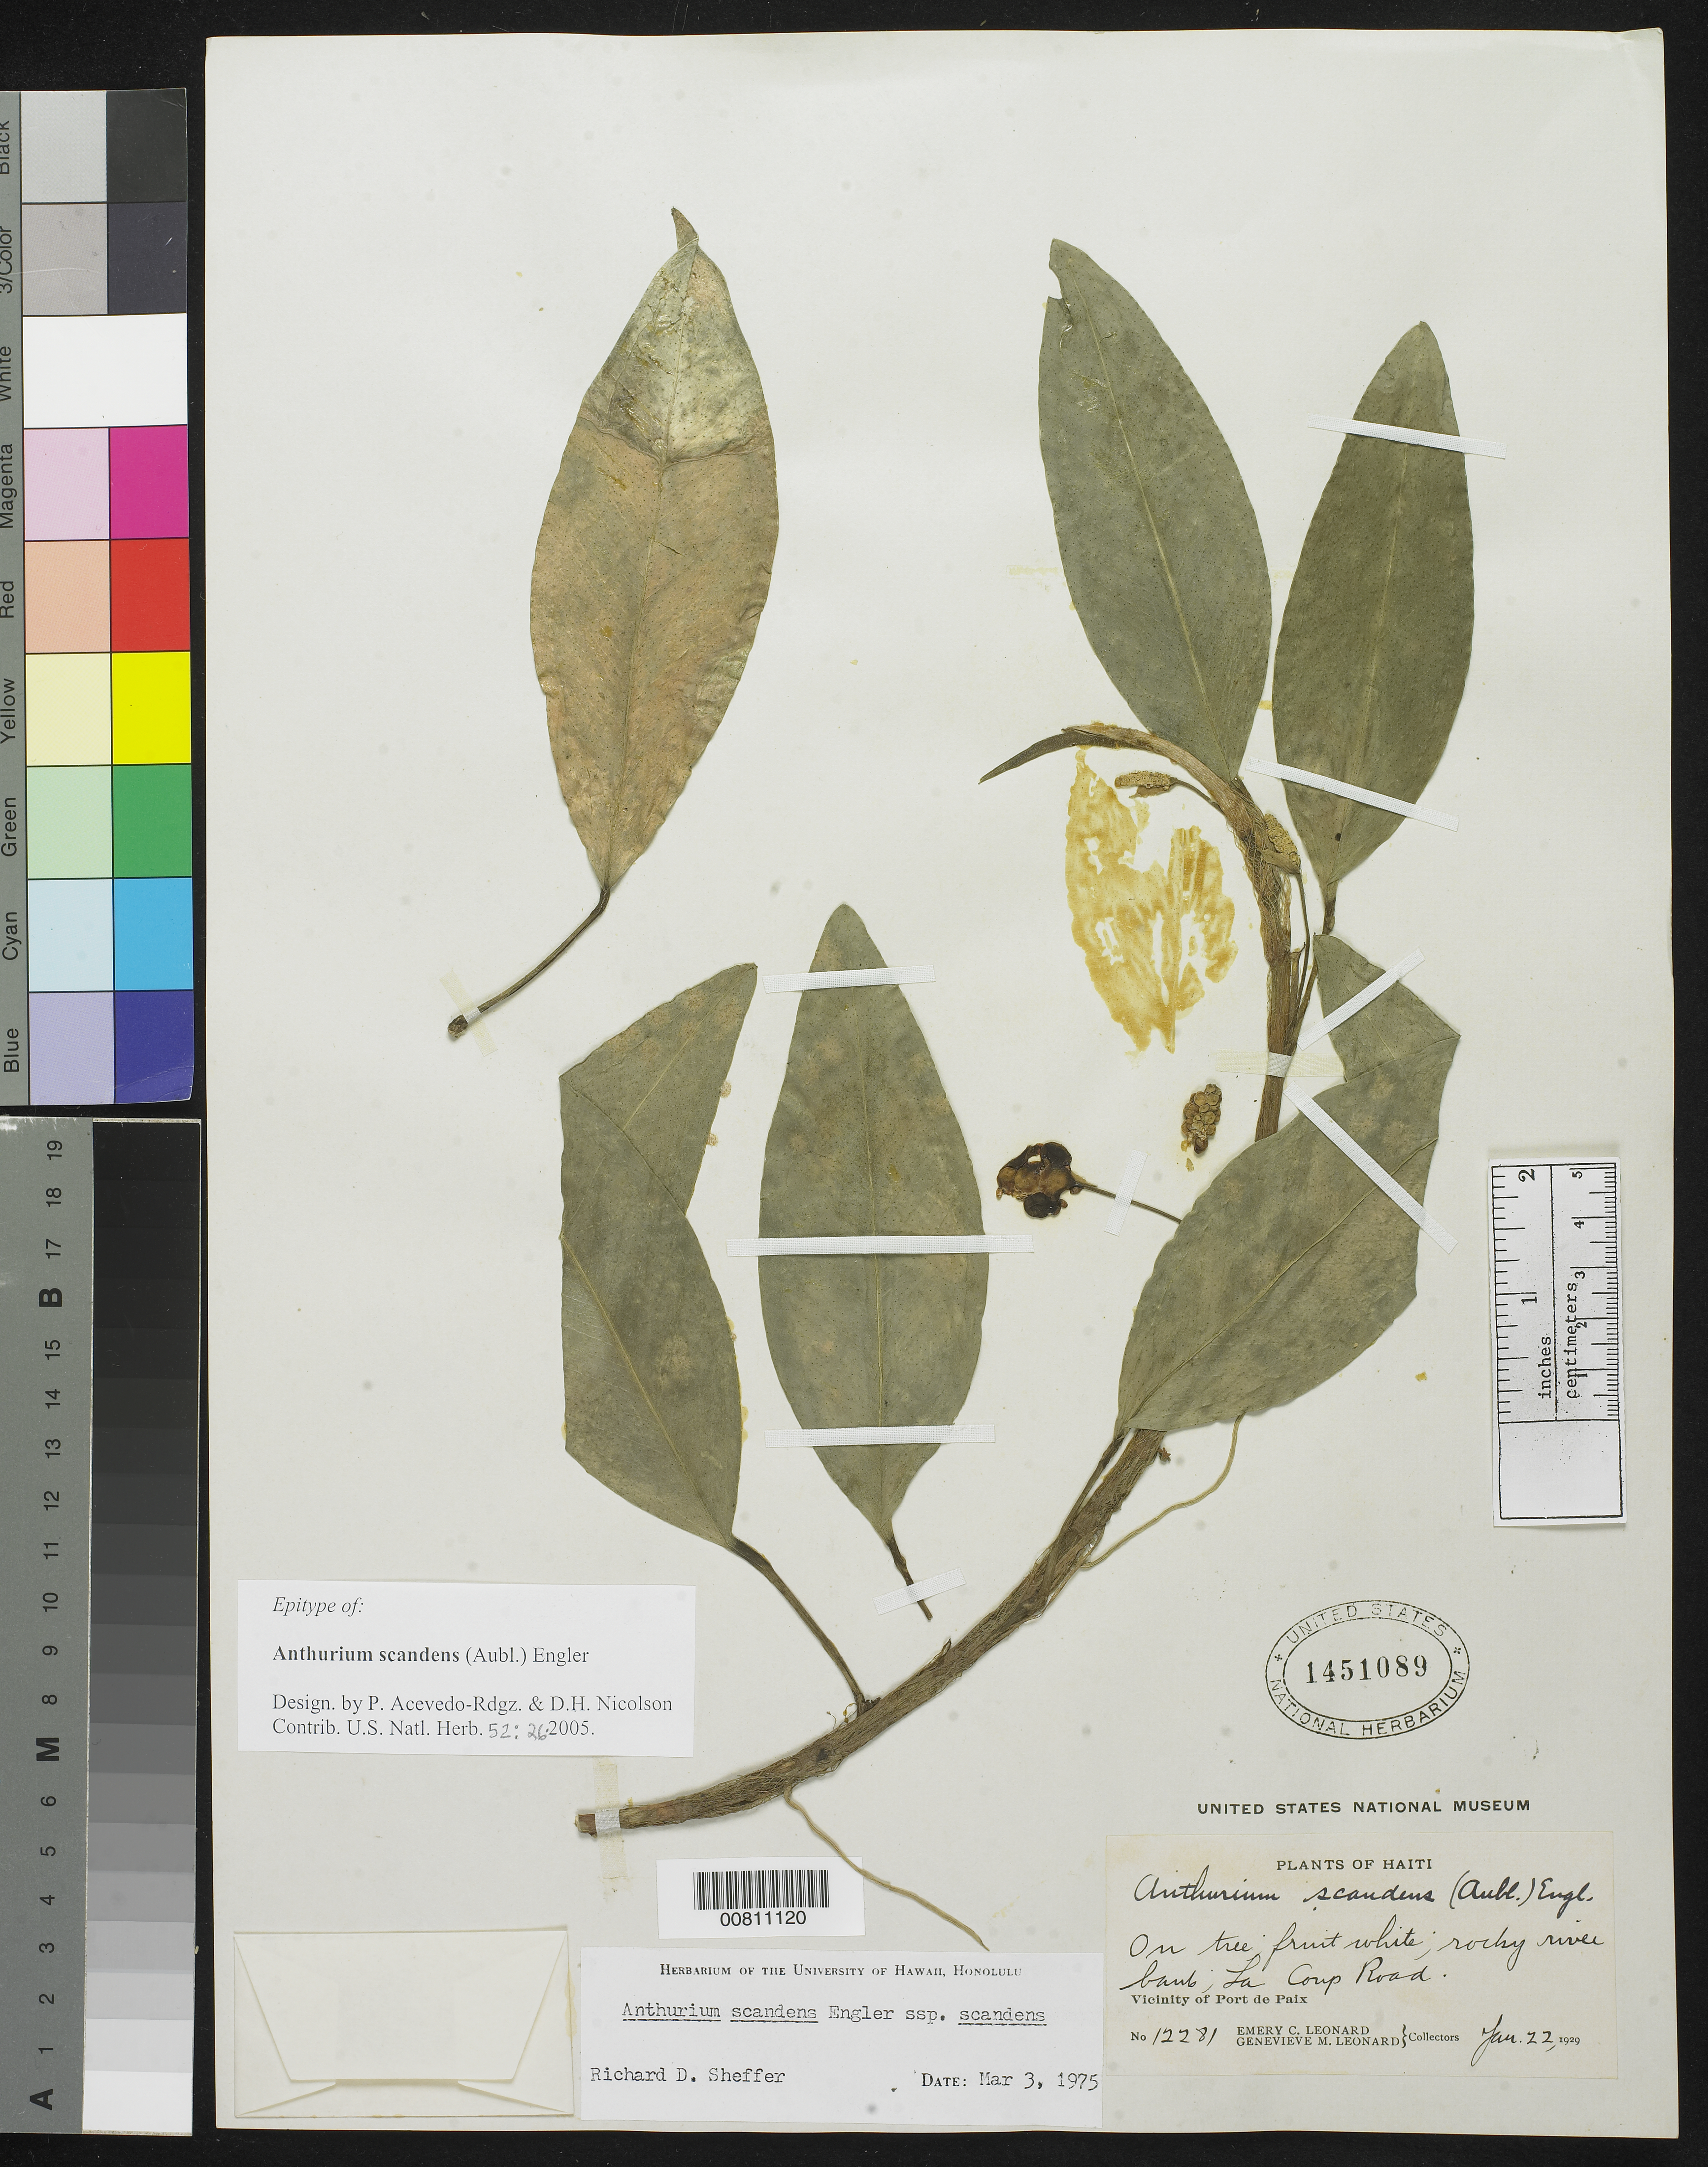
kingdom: Plantae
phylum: Tracheophyta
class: Liliopsida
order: Alismatales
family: Araceae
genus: Dracontium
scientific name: Dracontium scandens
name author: Aubl.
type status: Epitype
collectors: E. C. Leonard & G. M. Leonard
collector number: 12281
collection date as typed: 22 Jan 1929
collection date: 1929-01-22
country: Haiti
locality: Vicinity of Port de Paix; La Coup Road.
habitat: Rocky river bank.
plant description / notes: Epitypified by P. Acevedo & D.H. Nicolson, Contr. U.S. Natl. Herb. 52: 26 (2005).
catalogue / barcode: US 1451089